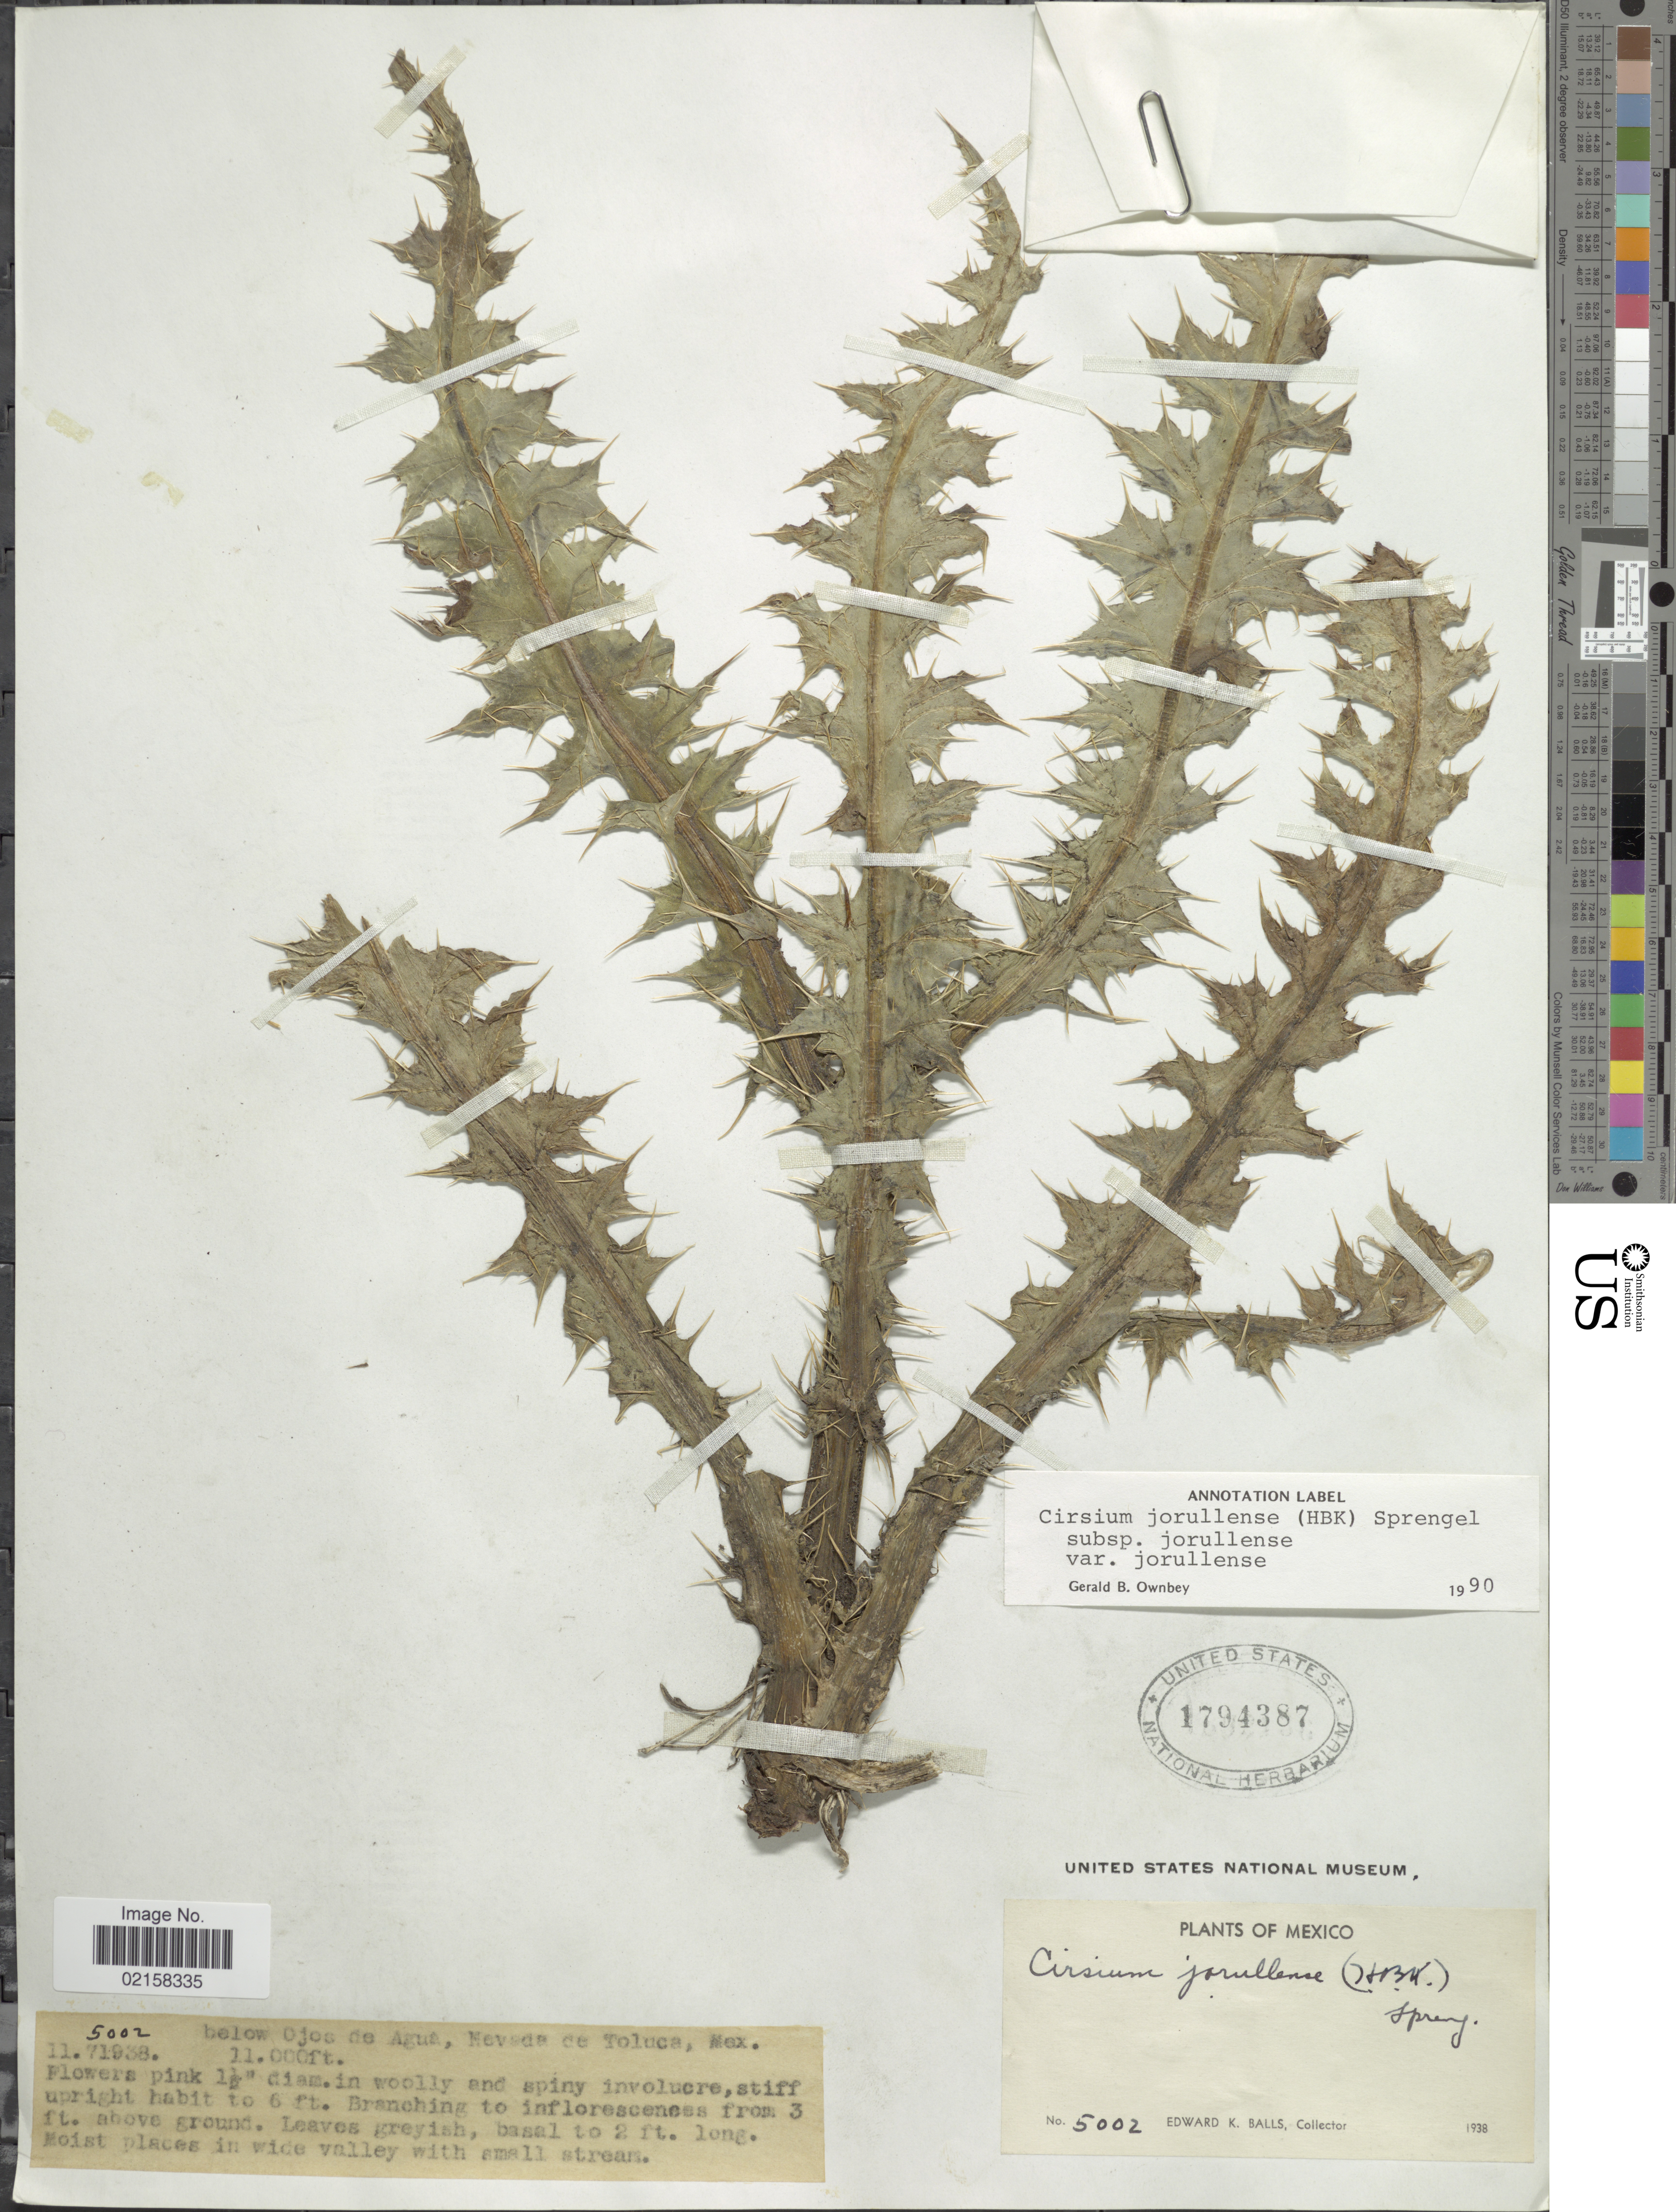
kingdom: Plantae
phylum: Tracheophyta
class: Magnoliopsida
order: Asterales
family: Asteraceae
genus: Cirsium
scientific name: Cirsium jorullense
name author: (Kunth) Spreng.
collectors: E. K. Balls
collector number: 5002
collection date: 1938-07-11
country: Mexico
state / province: México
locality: Below Ojos de Agua, Nevada de Toluca.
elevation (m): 3353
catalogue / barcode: US 1794387